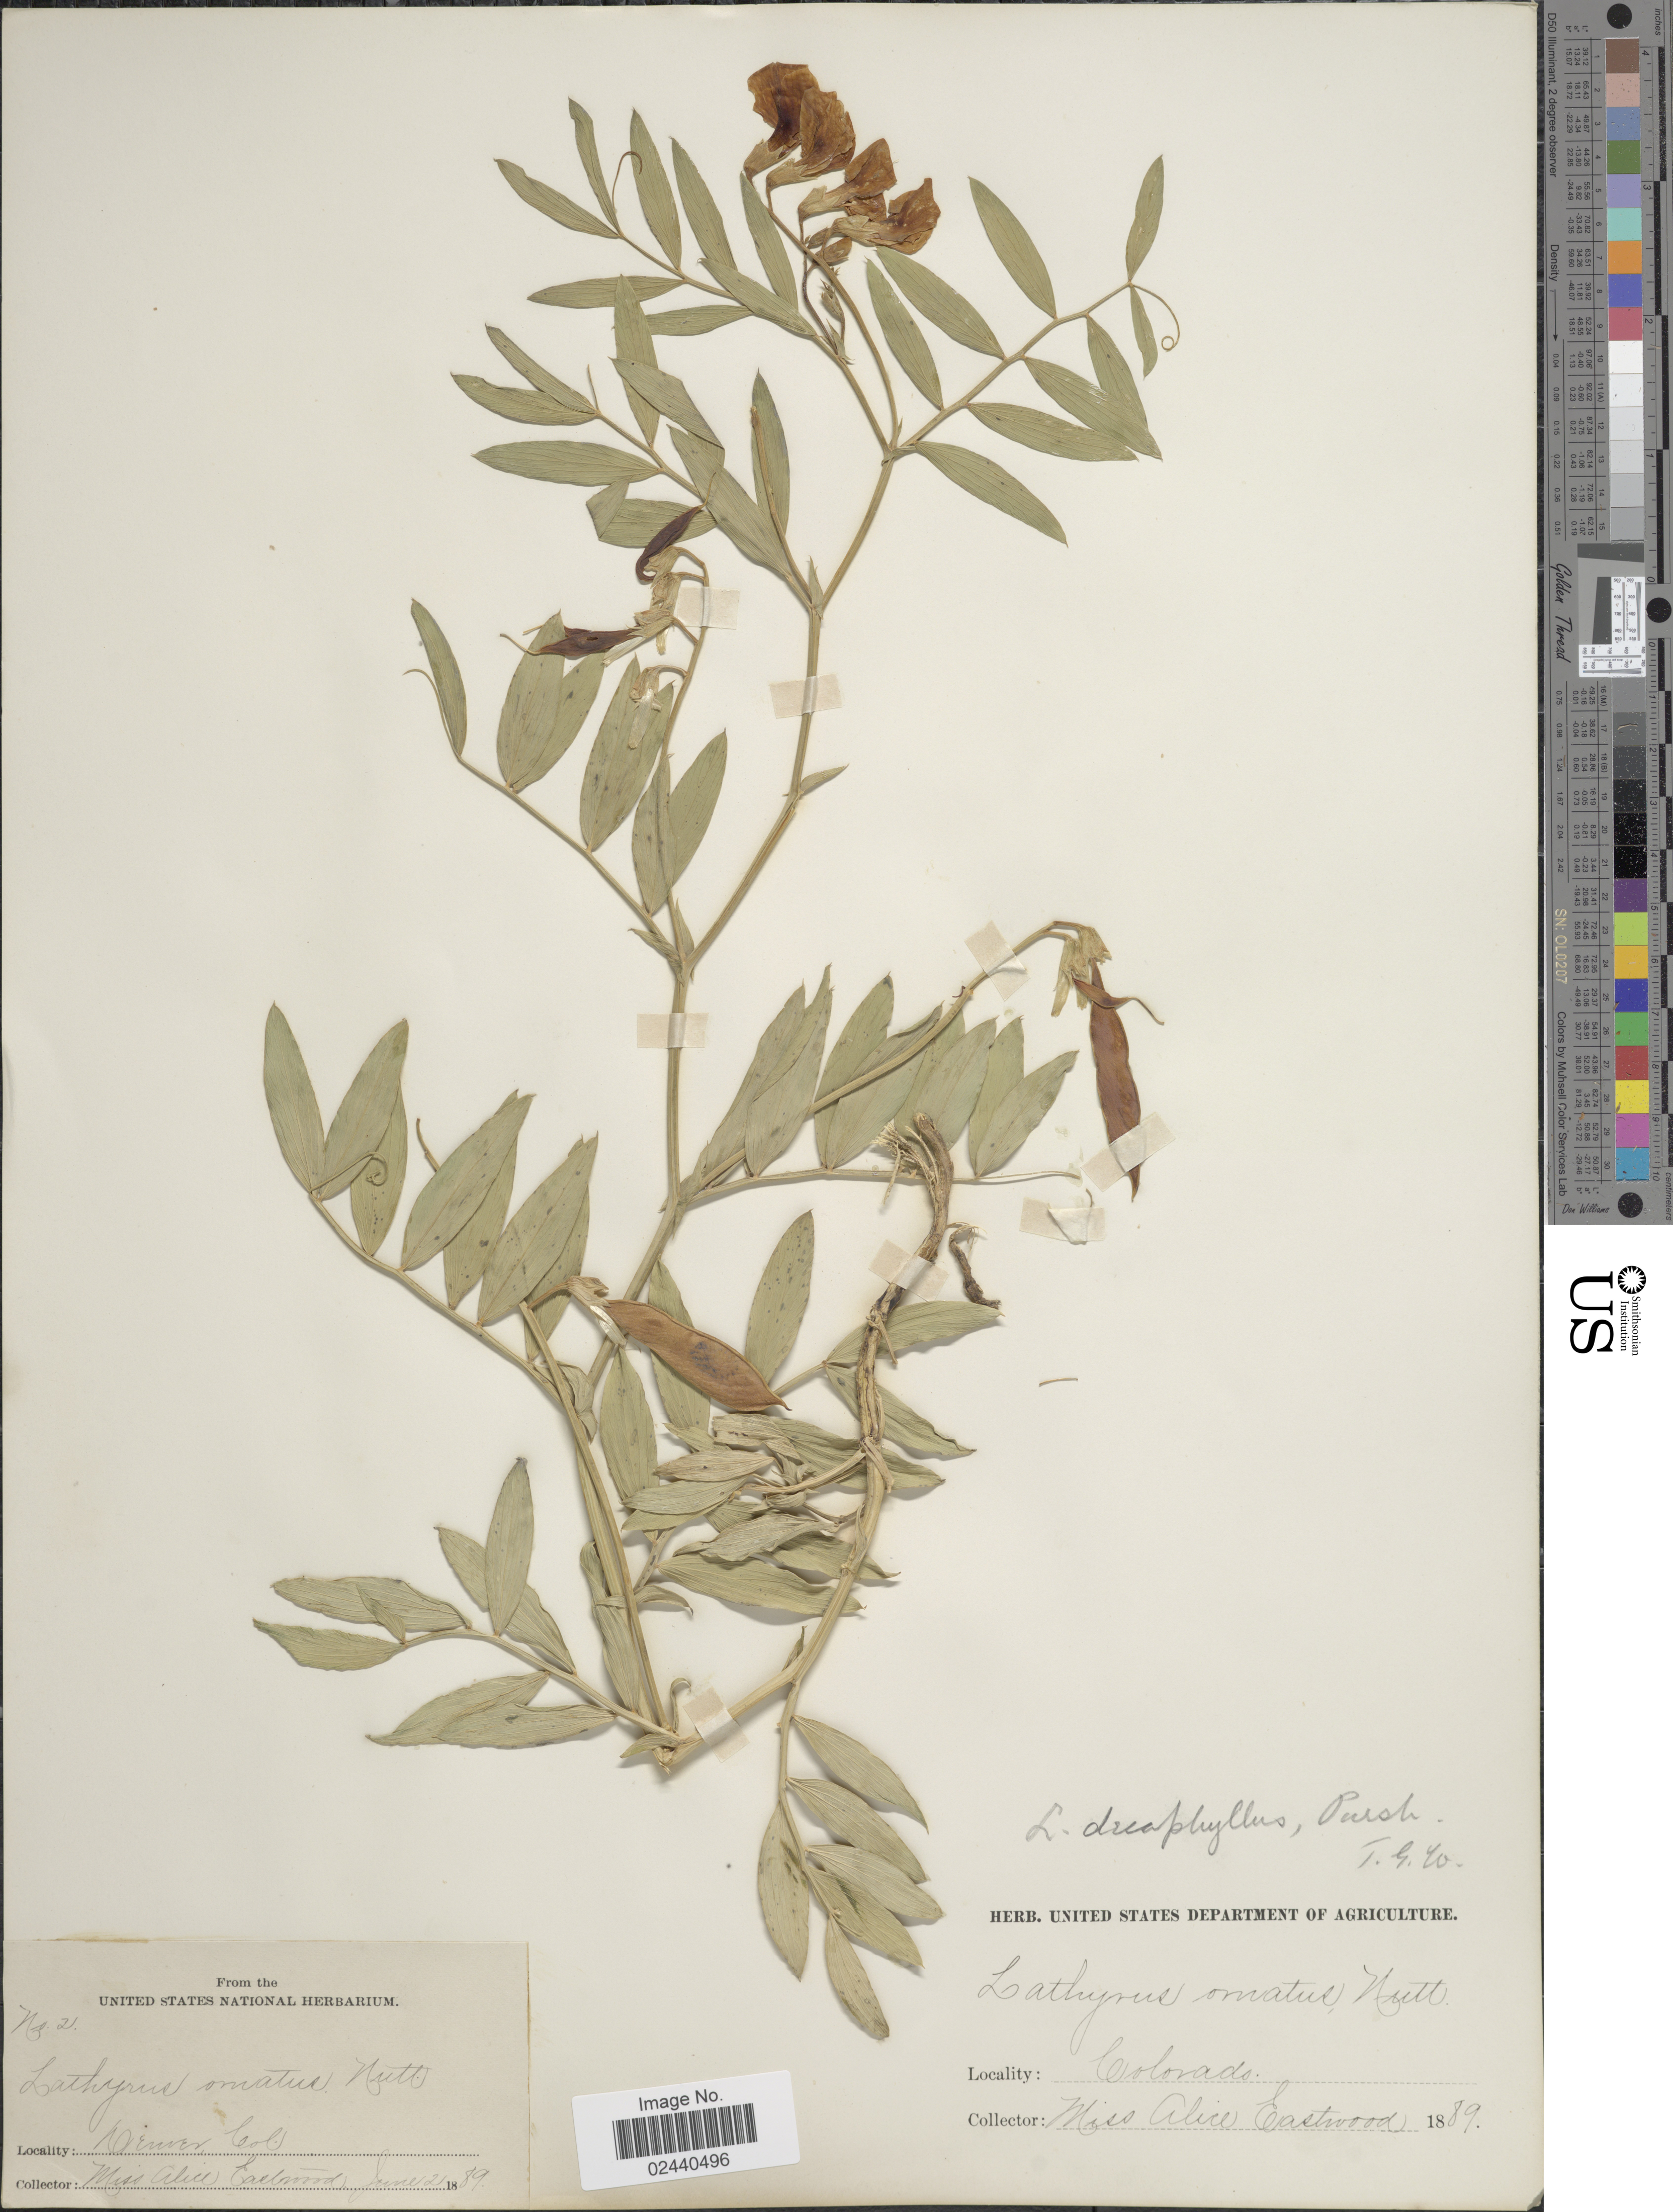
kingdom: Plantae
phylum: Tracheophyta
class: Magnoliopsida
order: Fabales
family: Fabaceae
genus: Lathyrus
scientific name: Lathyrus eucosmus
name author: Butters & H. St. John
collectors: A. Eastwood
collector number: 21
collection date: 1889-06-21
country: United States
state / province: Colorado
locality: Denver, Col.